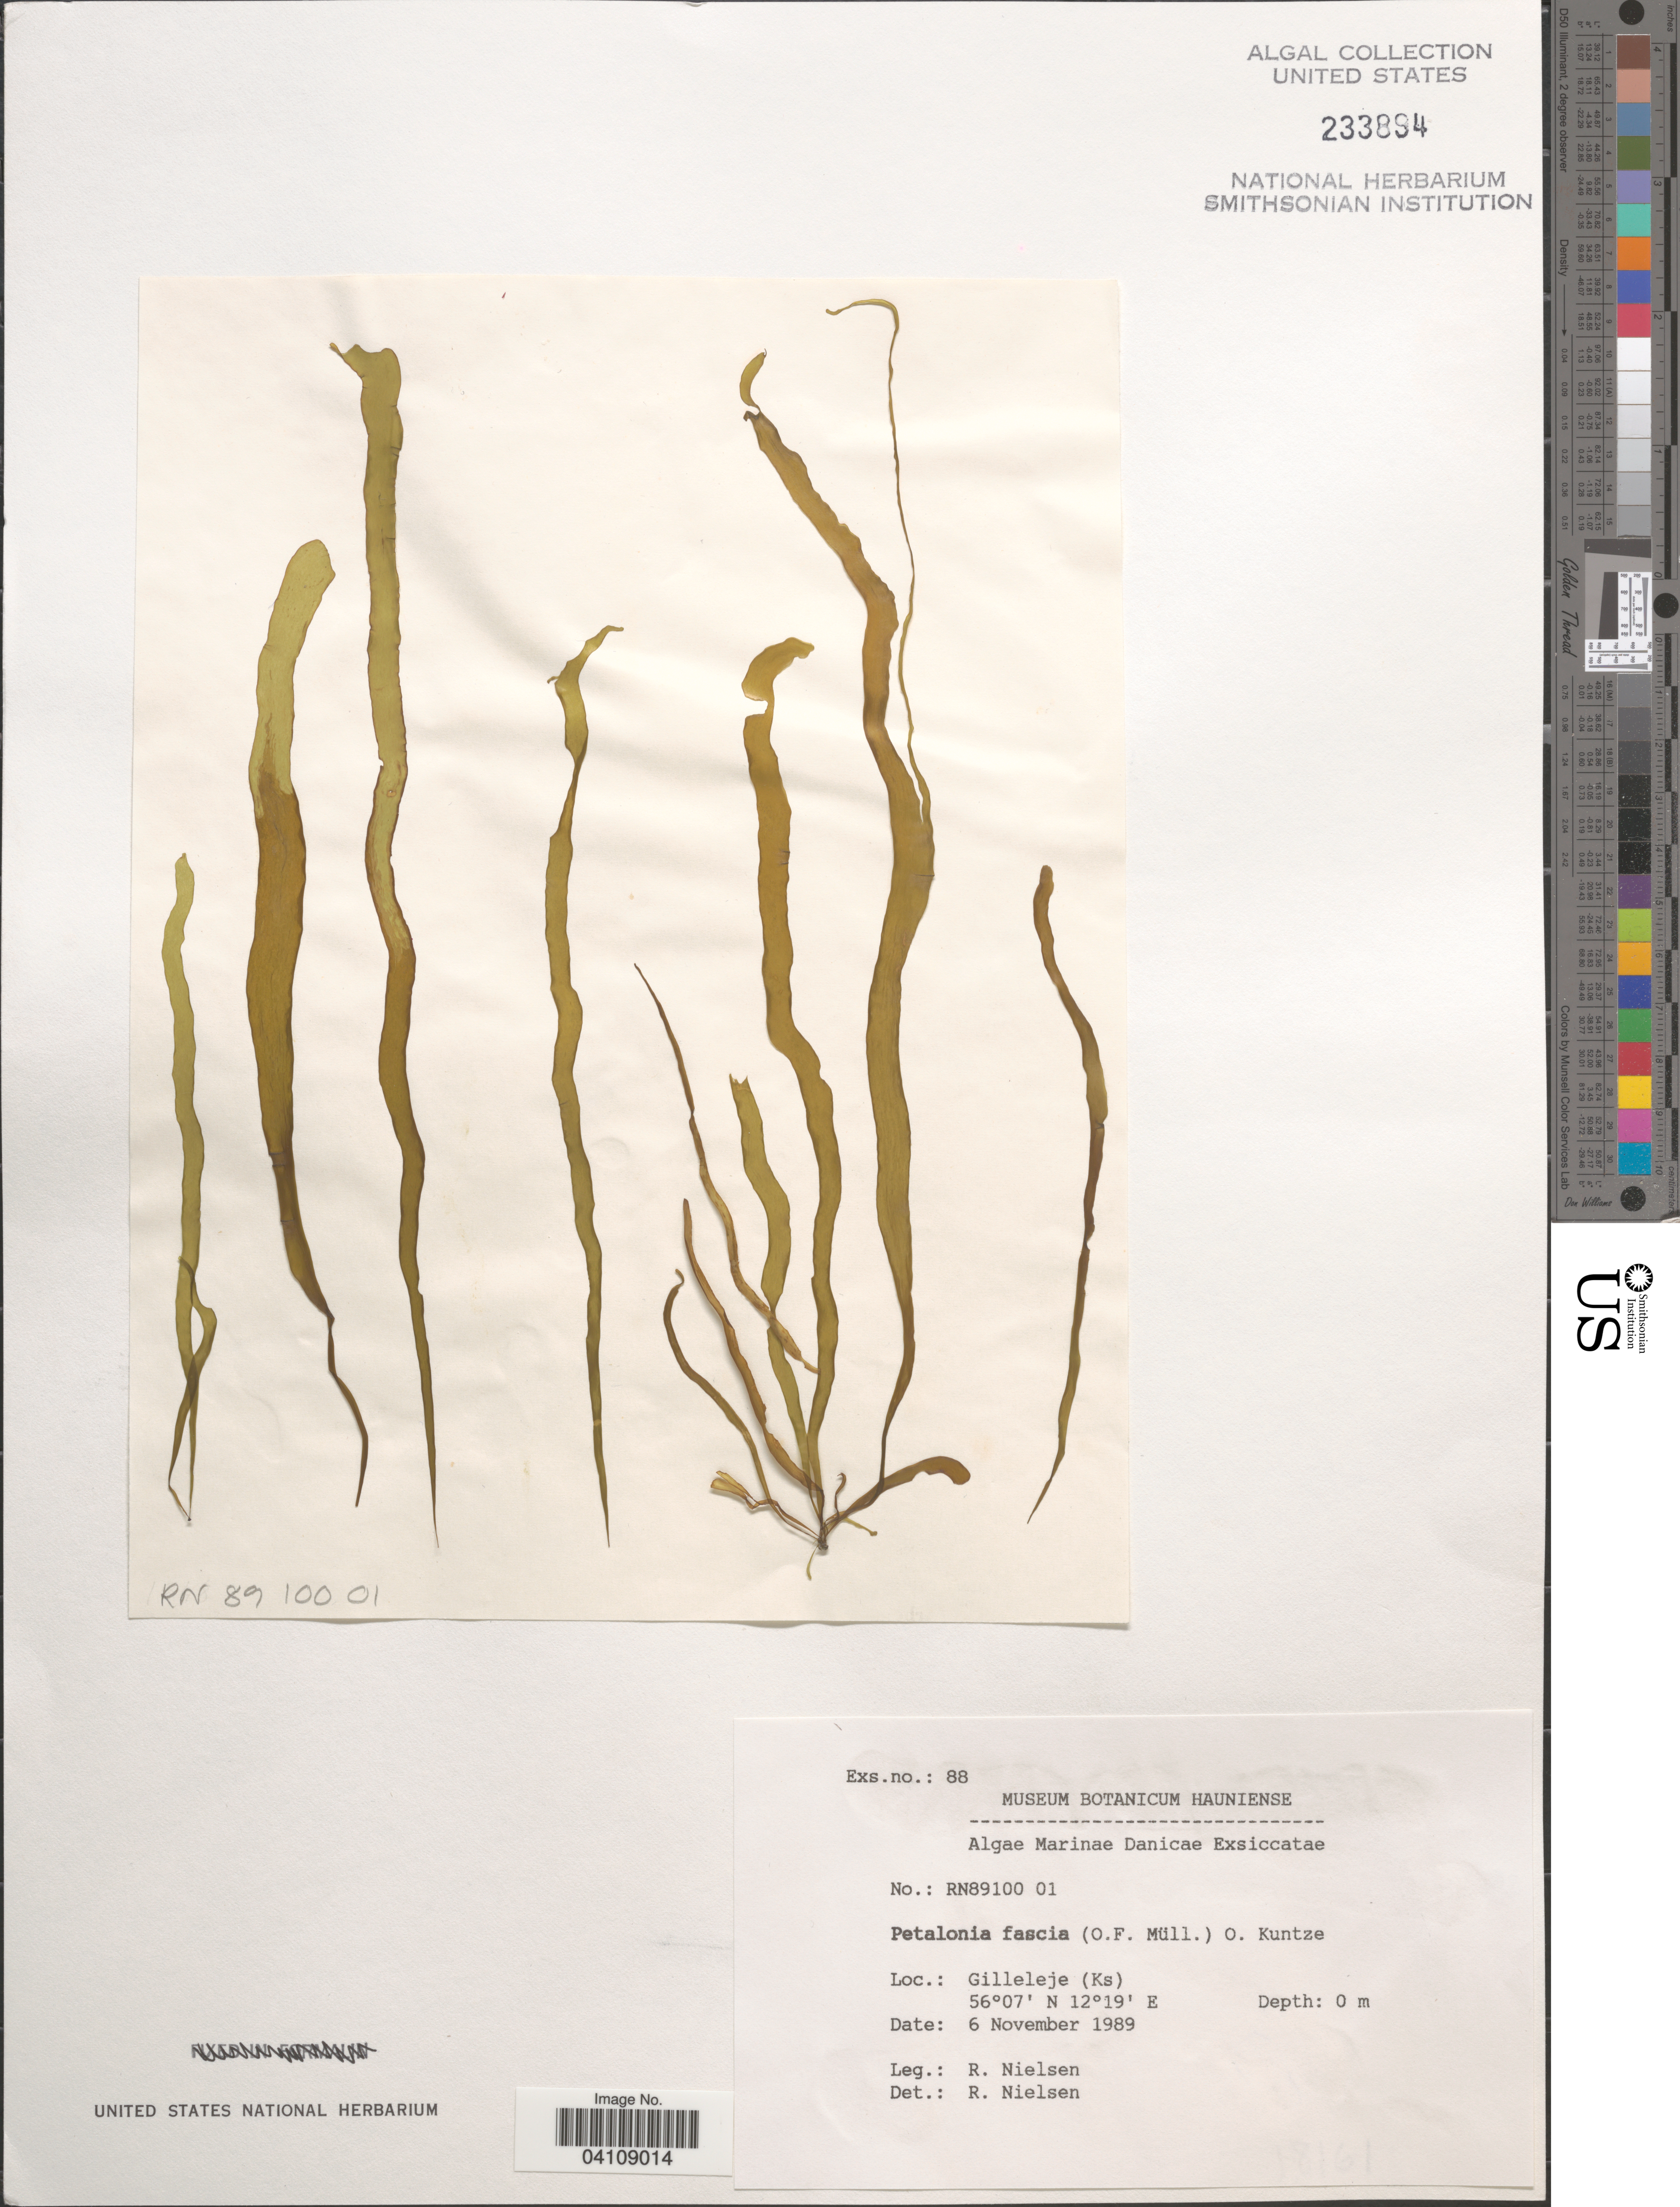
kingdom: Chromista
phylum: Ochrophyta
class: Phaeophyceae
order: Scytosiphonales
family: Scytosiphonaceae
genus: Petalonia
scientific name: Petalonia fascia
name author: (O.F. Müller) Kuntze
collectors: R. Nielsen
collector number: RN89100 01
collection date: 1989-11-06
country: Denmark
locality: Danicae. Gilleleje (Ks).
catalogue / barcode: US 233894